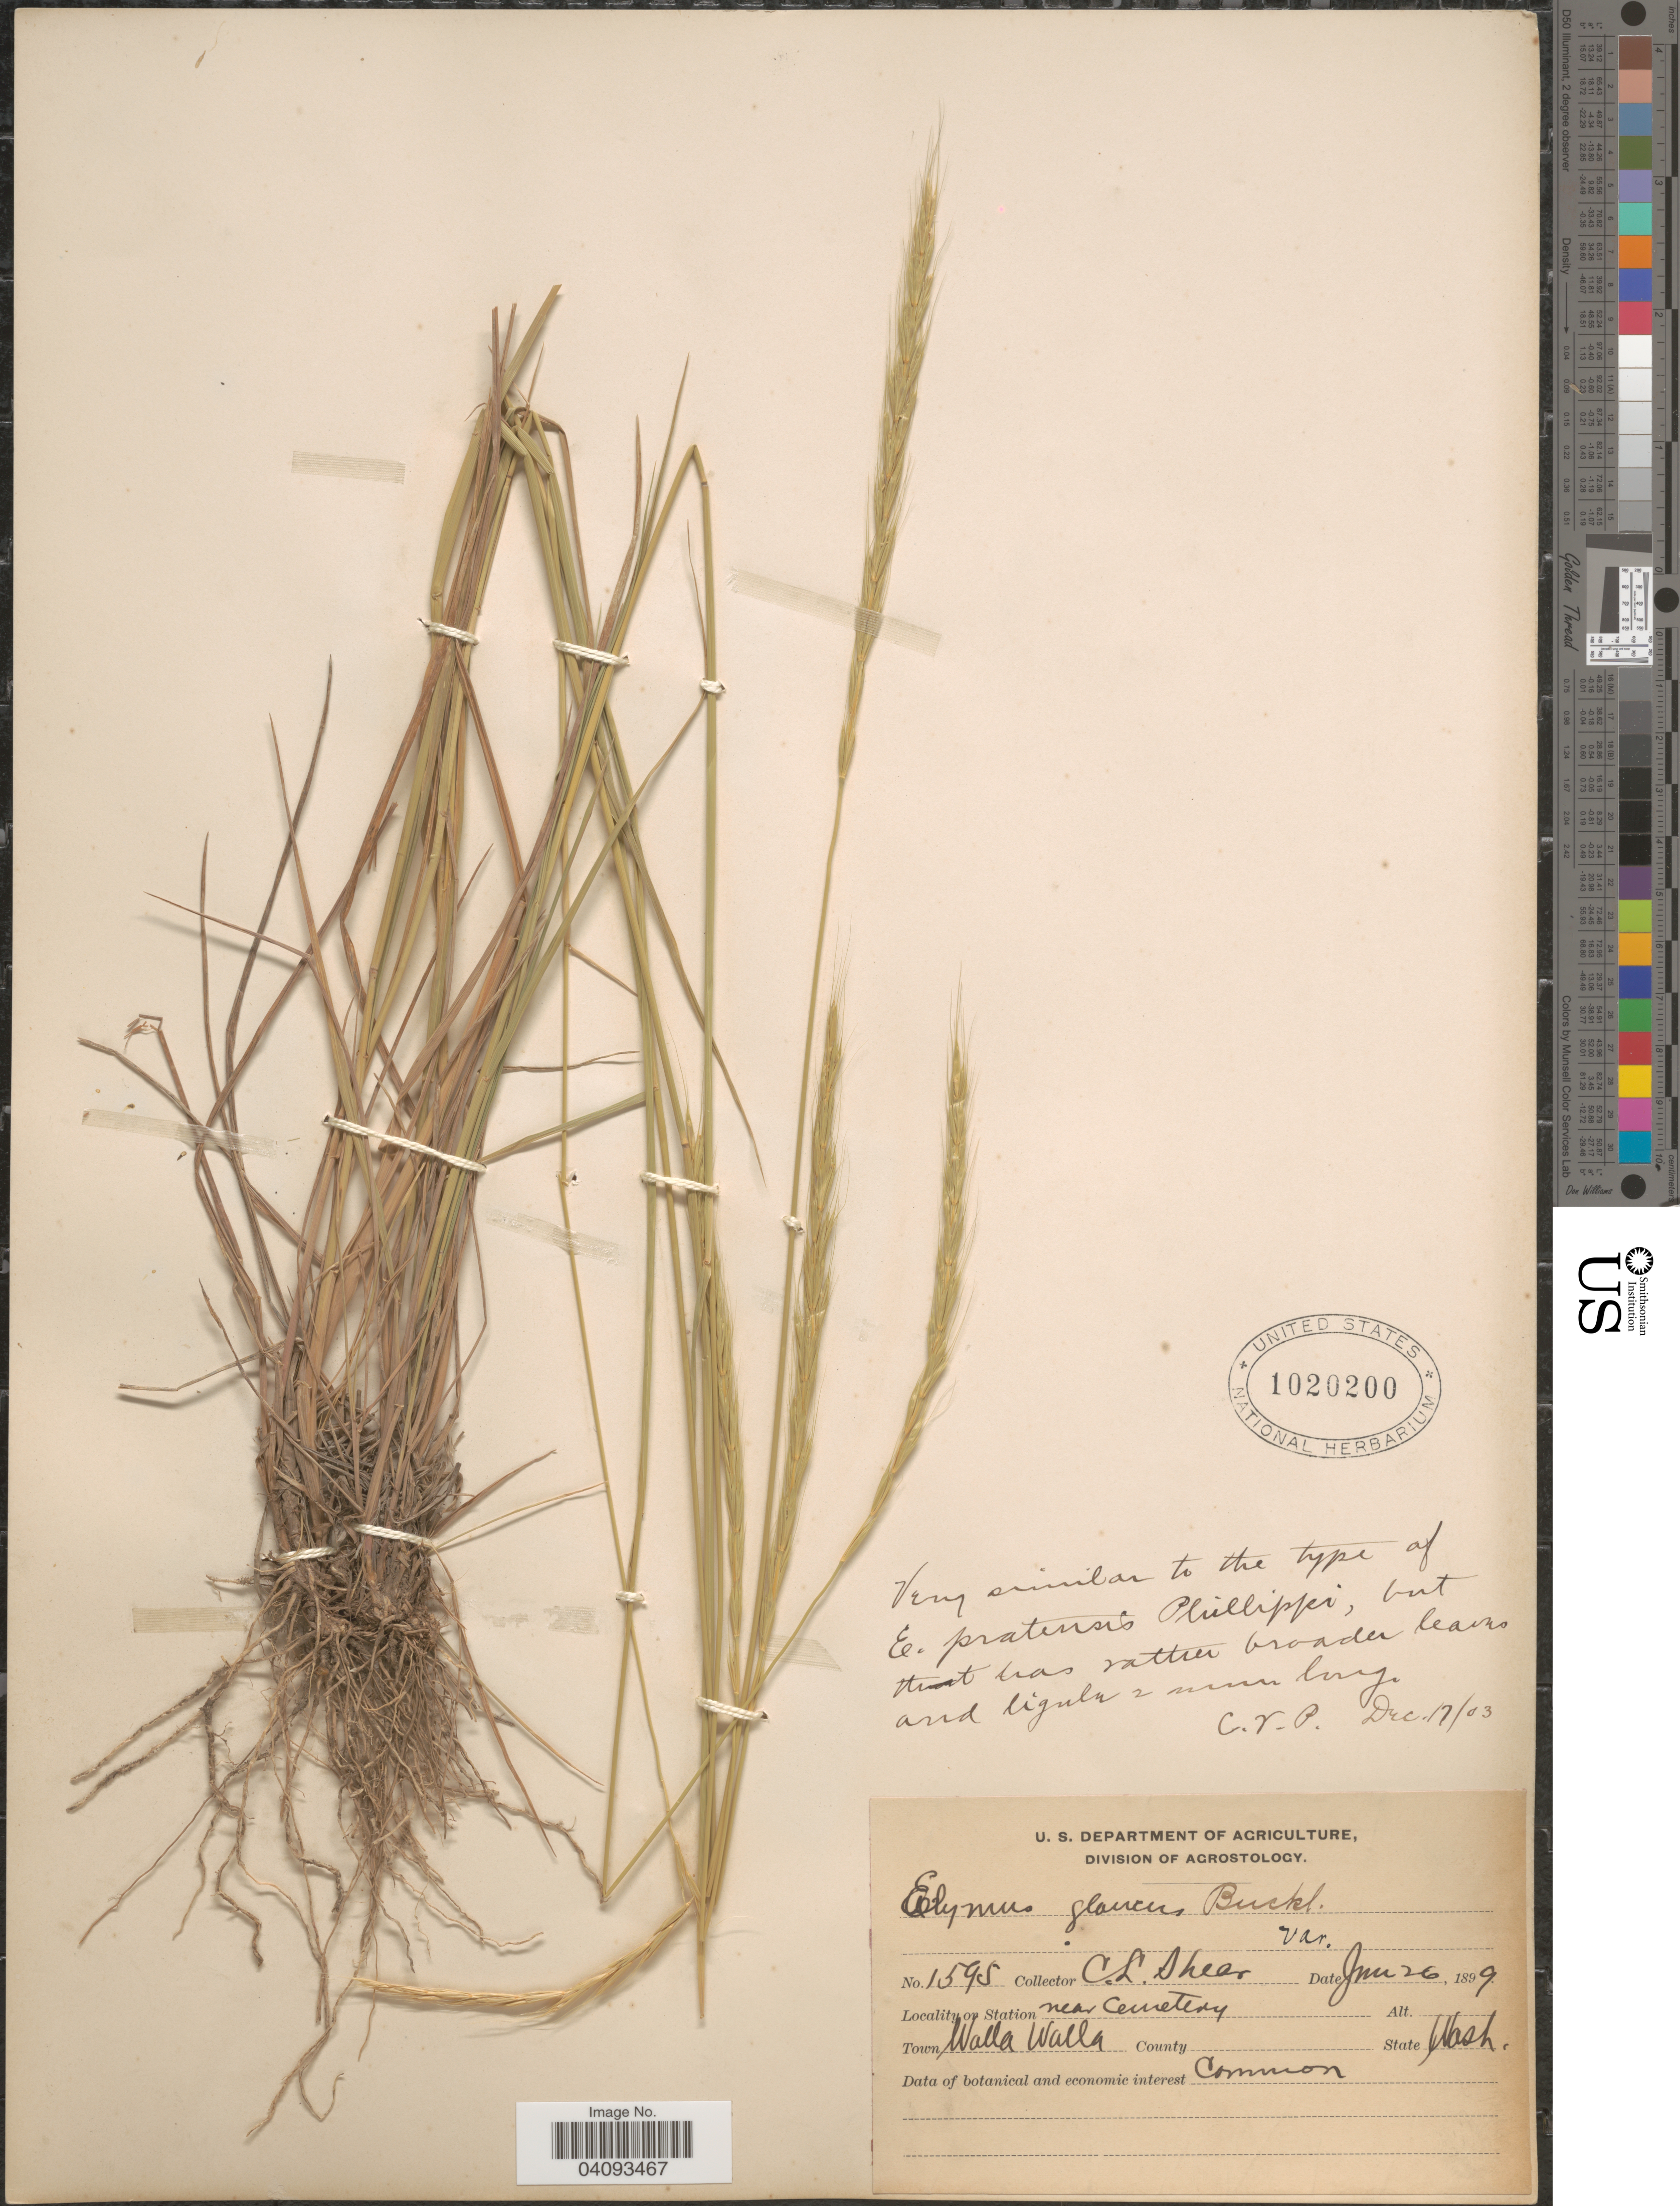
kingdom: Plantae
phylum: Tracheophyta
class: Liliopsida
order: Poales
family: Poaceae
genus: Elymus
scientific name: Elymus glaucus subsp. glaucus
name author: Buckley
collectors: C. L. Shear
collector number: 1595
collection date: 1899-06-26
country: United States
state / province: Washington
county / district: Walla Walla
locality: Near Cemetery. Town Walla Walla.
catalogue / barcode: US 1020200